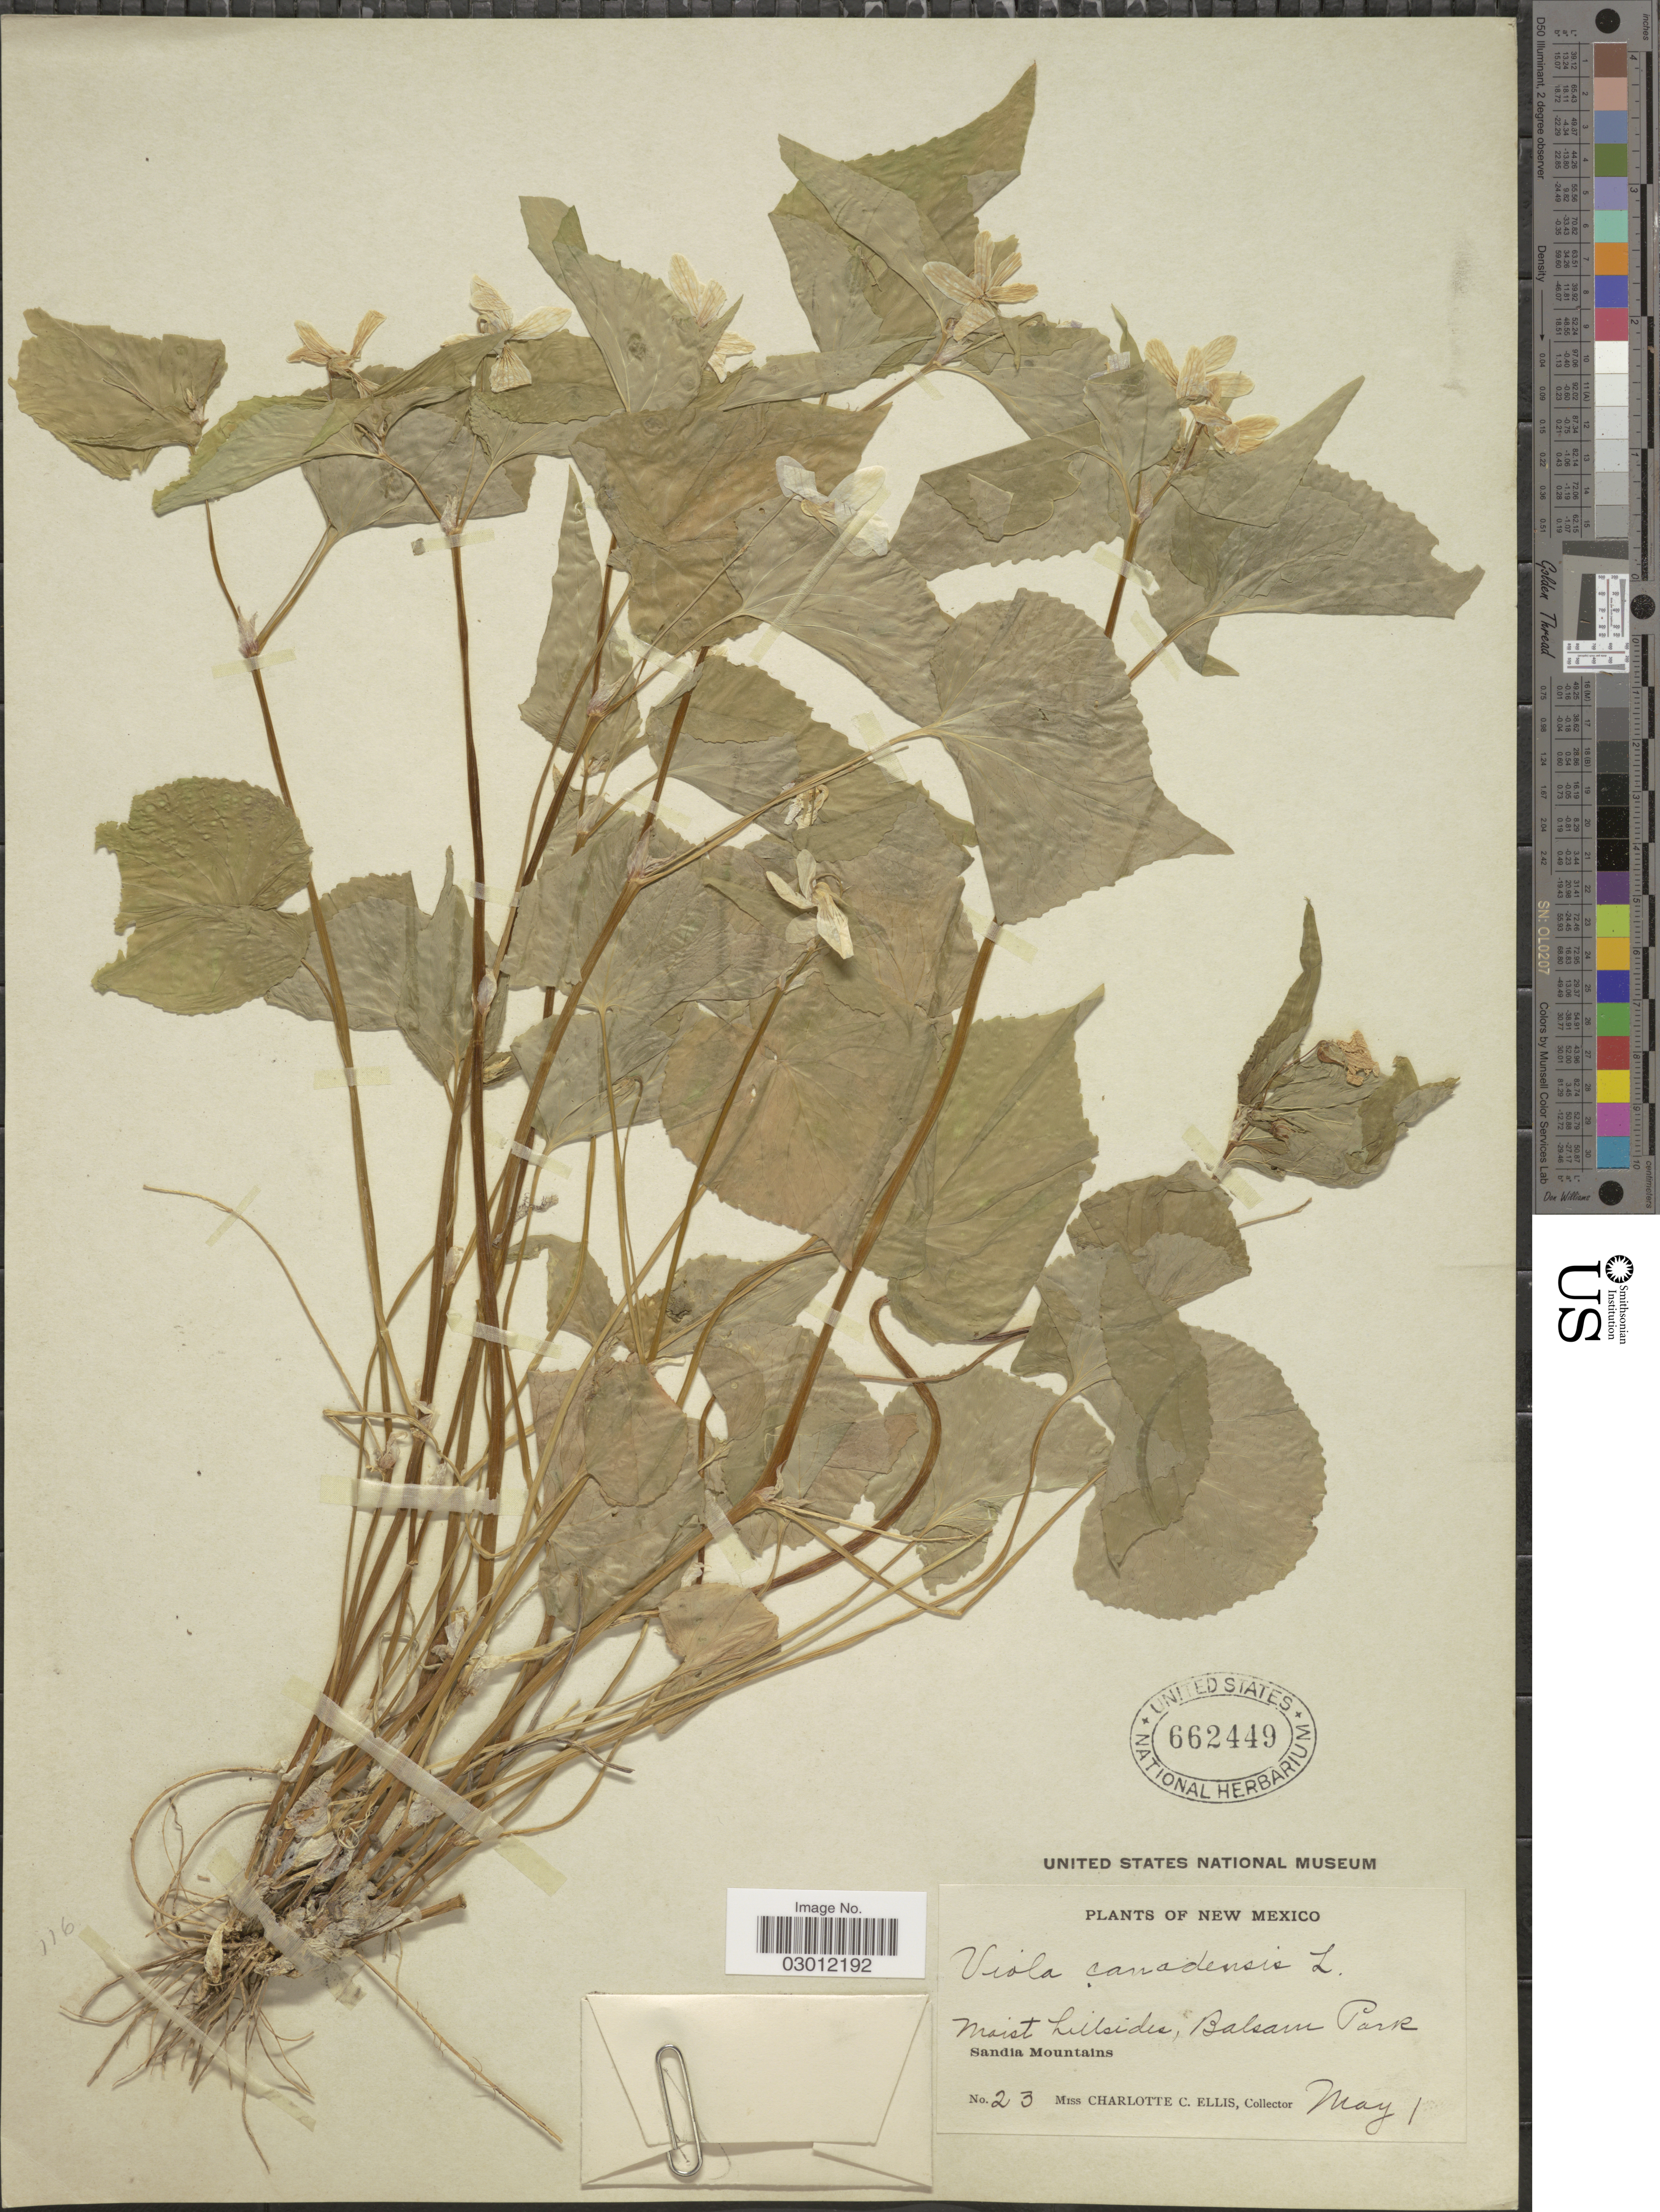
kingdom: Plantae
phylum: Tracheophyta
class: Magnoliopsida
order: Malpighiales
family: Violaceae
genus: Viola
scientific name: Viola canadensis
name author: L.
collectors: C. C. Ellis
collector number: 23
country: United States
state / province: New Mexico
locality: Balsam Park, Sandia Mountains.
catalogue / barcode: US 662449